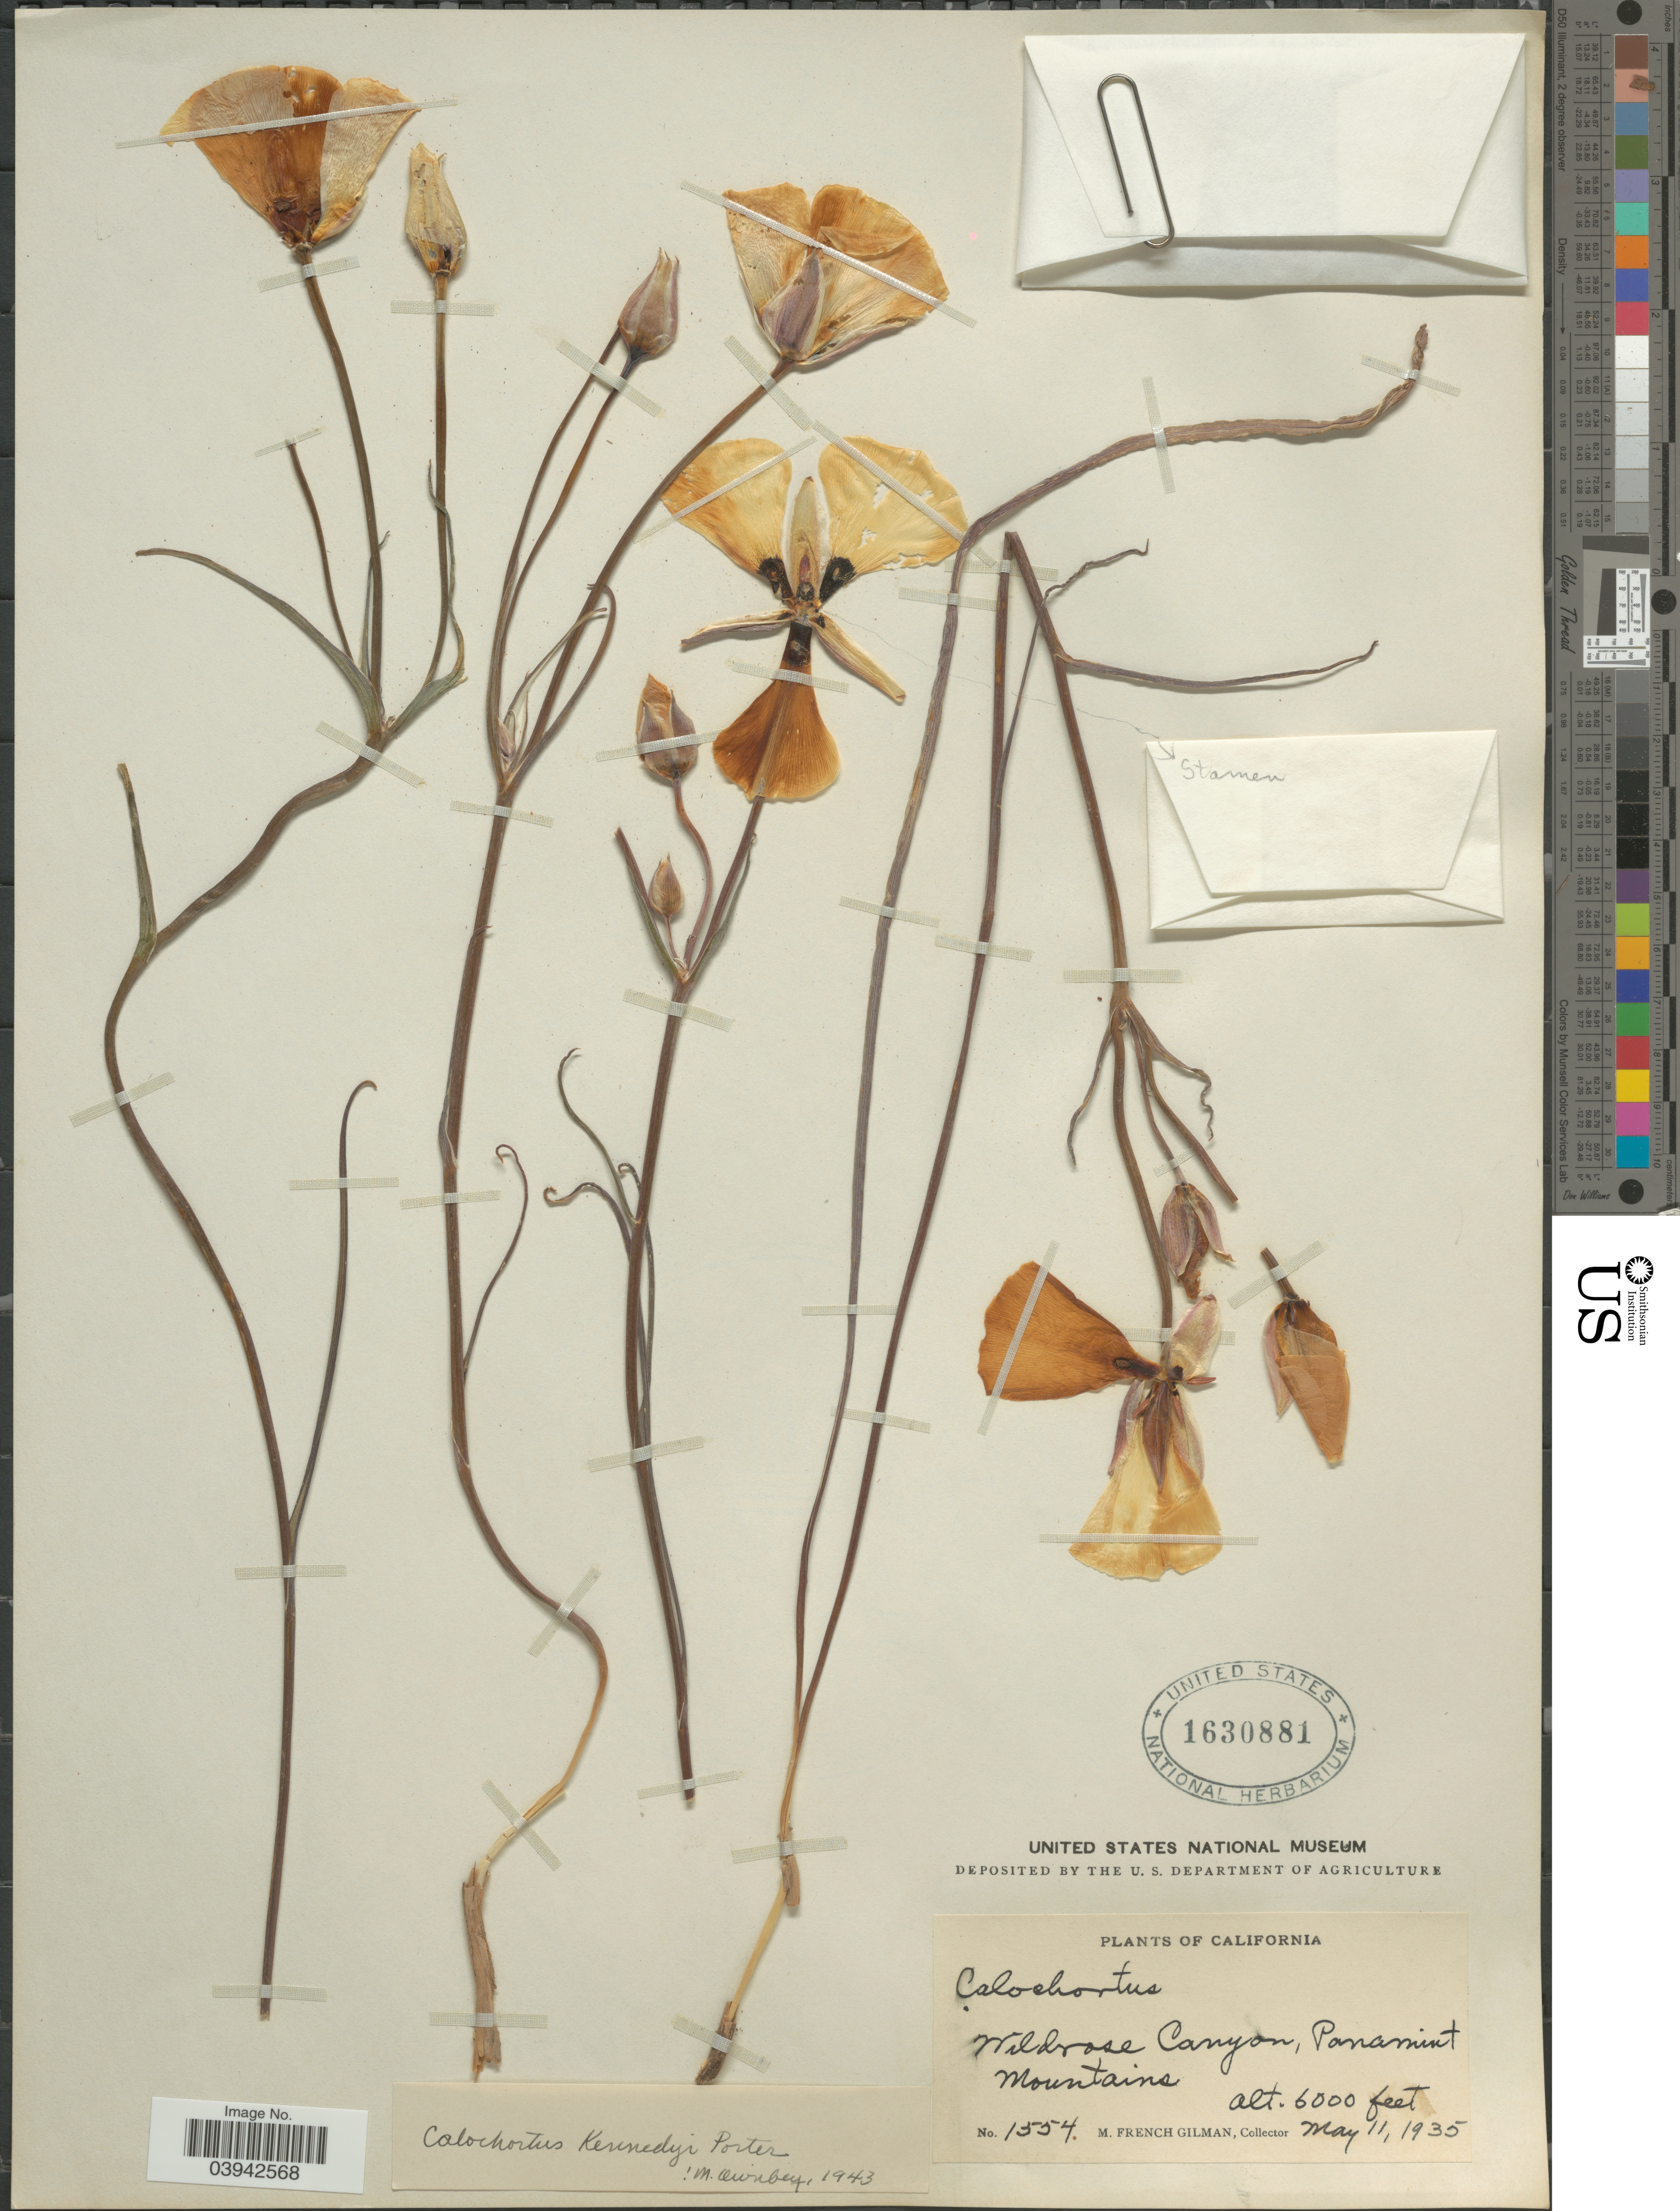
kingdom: Plantae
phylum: Tracheophyta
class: Liliopsida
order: Liliales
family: Liliaceae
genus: Calochortus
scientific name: Calochortus kennedyi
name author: Porter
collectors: M. F. Gilman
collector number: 1554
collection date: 1935-05-11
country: United States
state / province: California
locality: Wildrose Canyon, Panamint Mountain.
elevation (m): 1829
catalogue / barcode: US 1630881